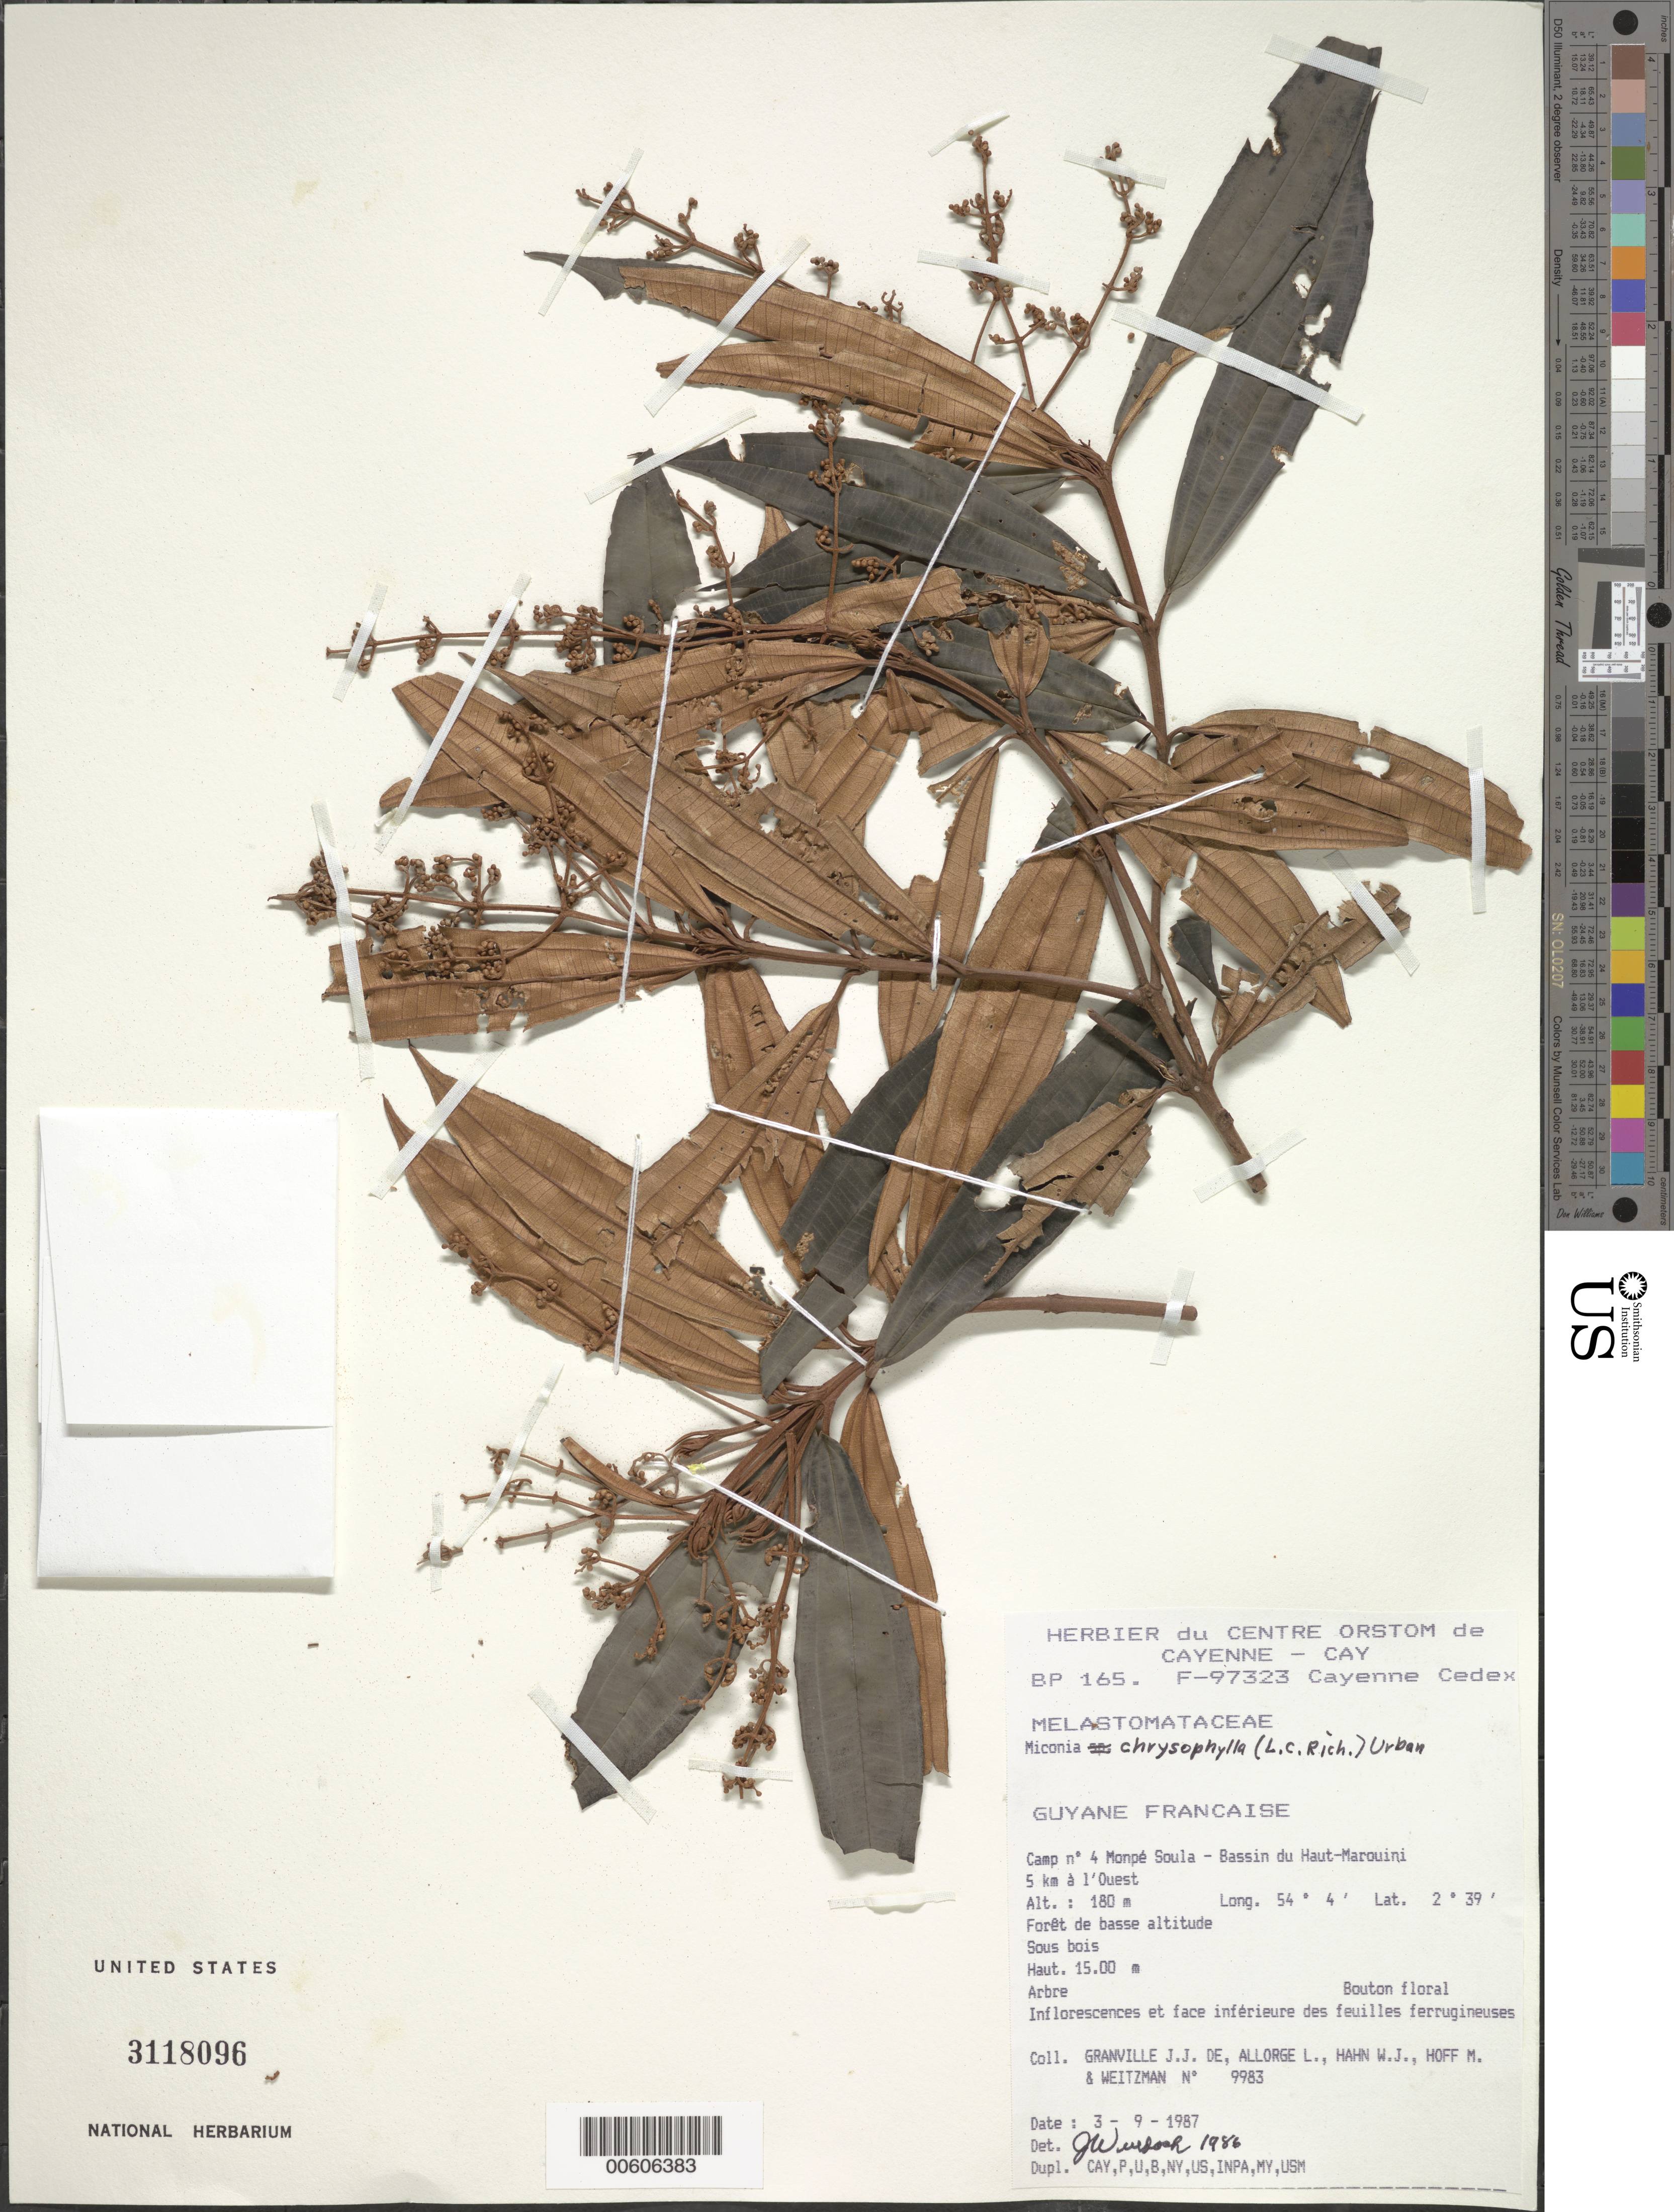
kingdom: Plantae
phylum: Tracheophyta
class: Magnoliopsida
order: Myrtales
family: Melastomataceae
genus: Miconia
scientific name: Miconia chrysophylla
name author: (Rich.) Urb.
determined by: Wurdack, John J., (US), US (UNITED STATES)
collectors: J.-J. de Granville, L. Allorge, W. J. Hahn, M. Hoff & A. L. Weitzman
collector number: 9983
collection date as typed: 3-Sep-87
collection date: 1987-09-03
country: French Guiana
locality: Monpé Soula, Camp #4, Bassin du Haut-Marouini, 5 km to W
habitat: Forêt de basse altitude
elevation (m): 180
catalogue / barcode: US 3118096